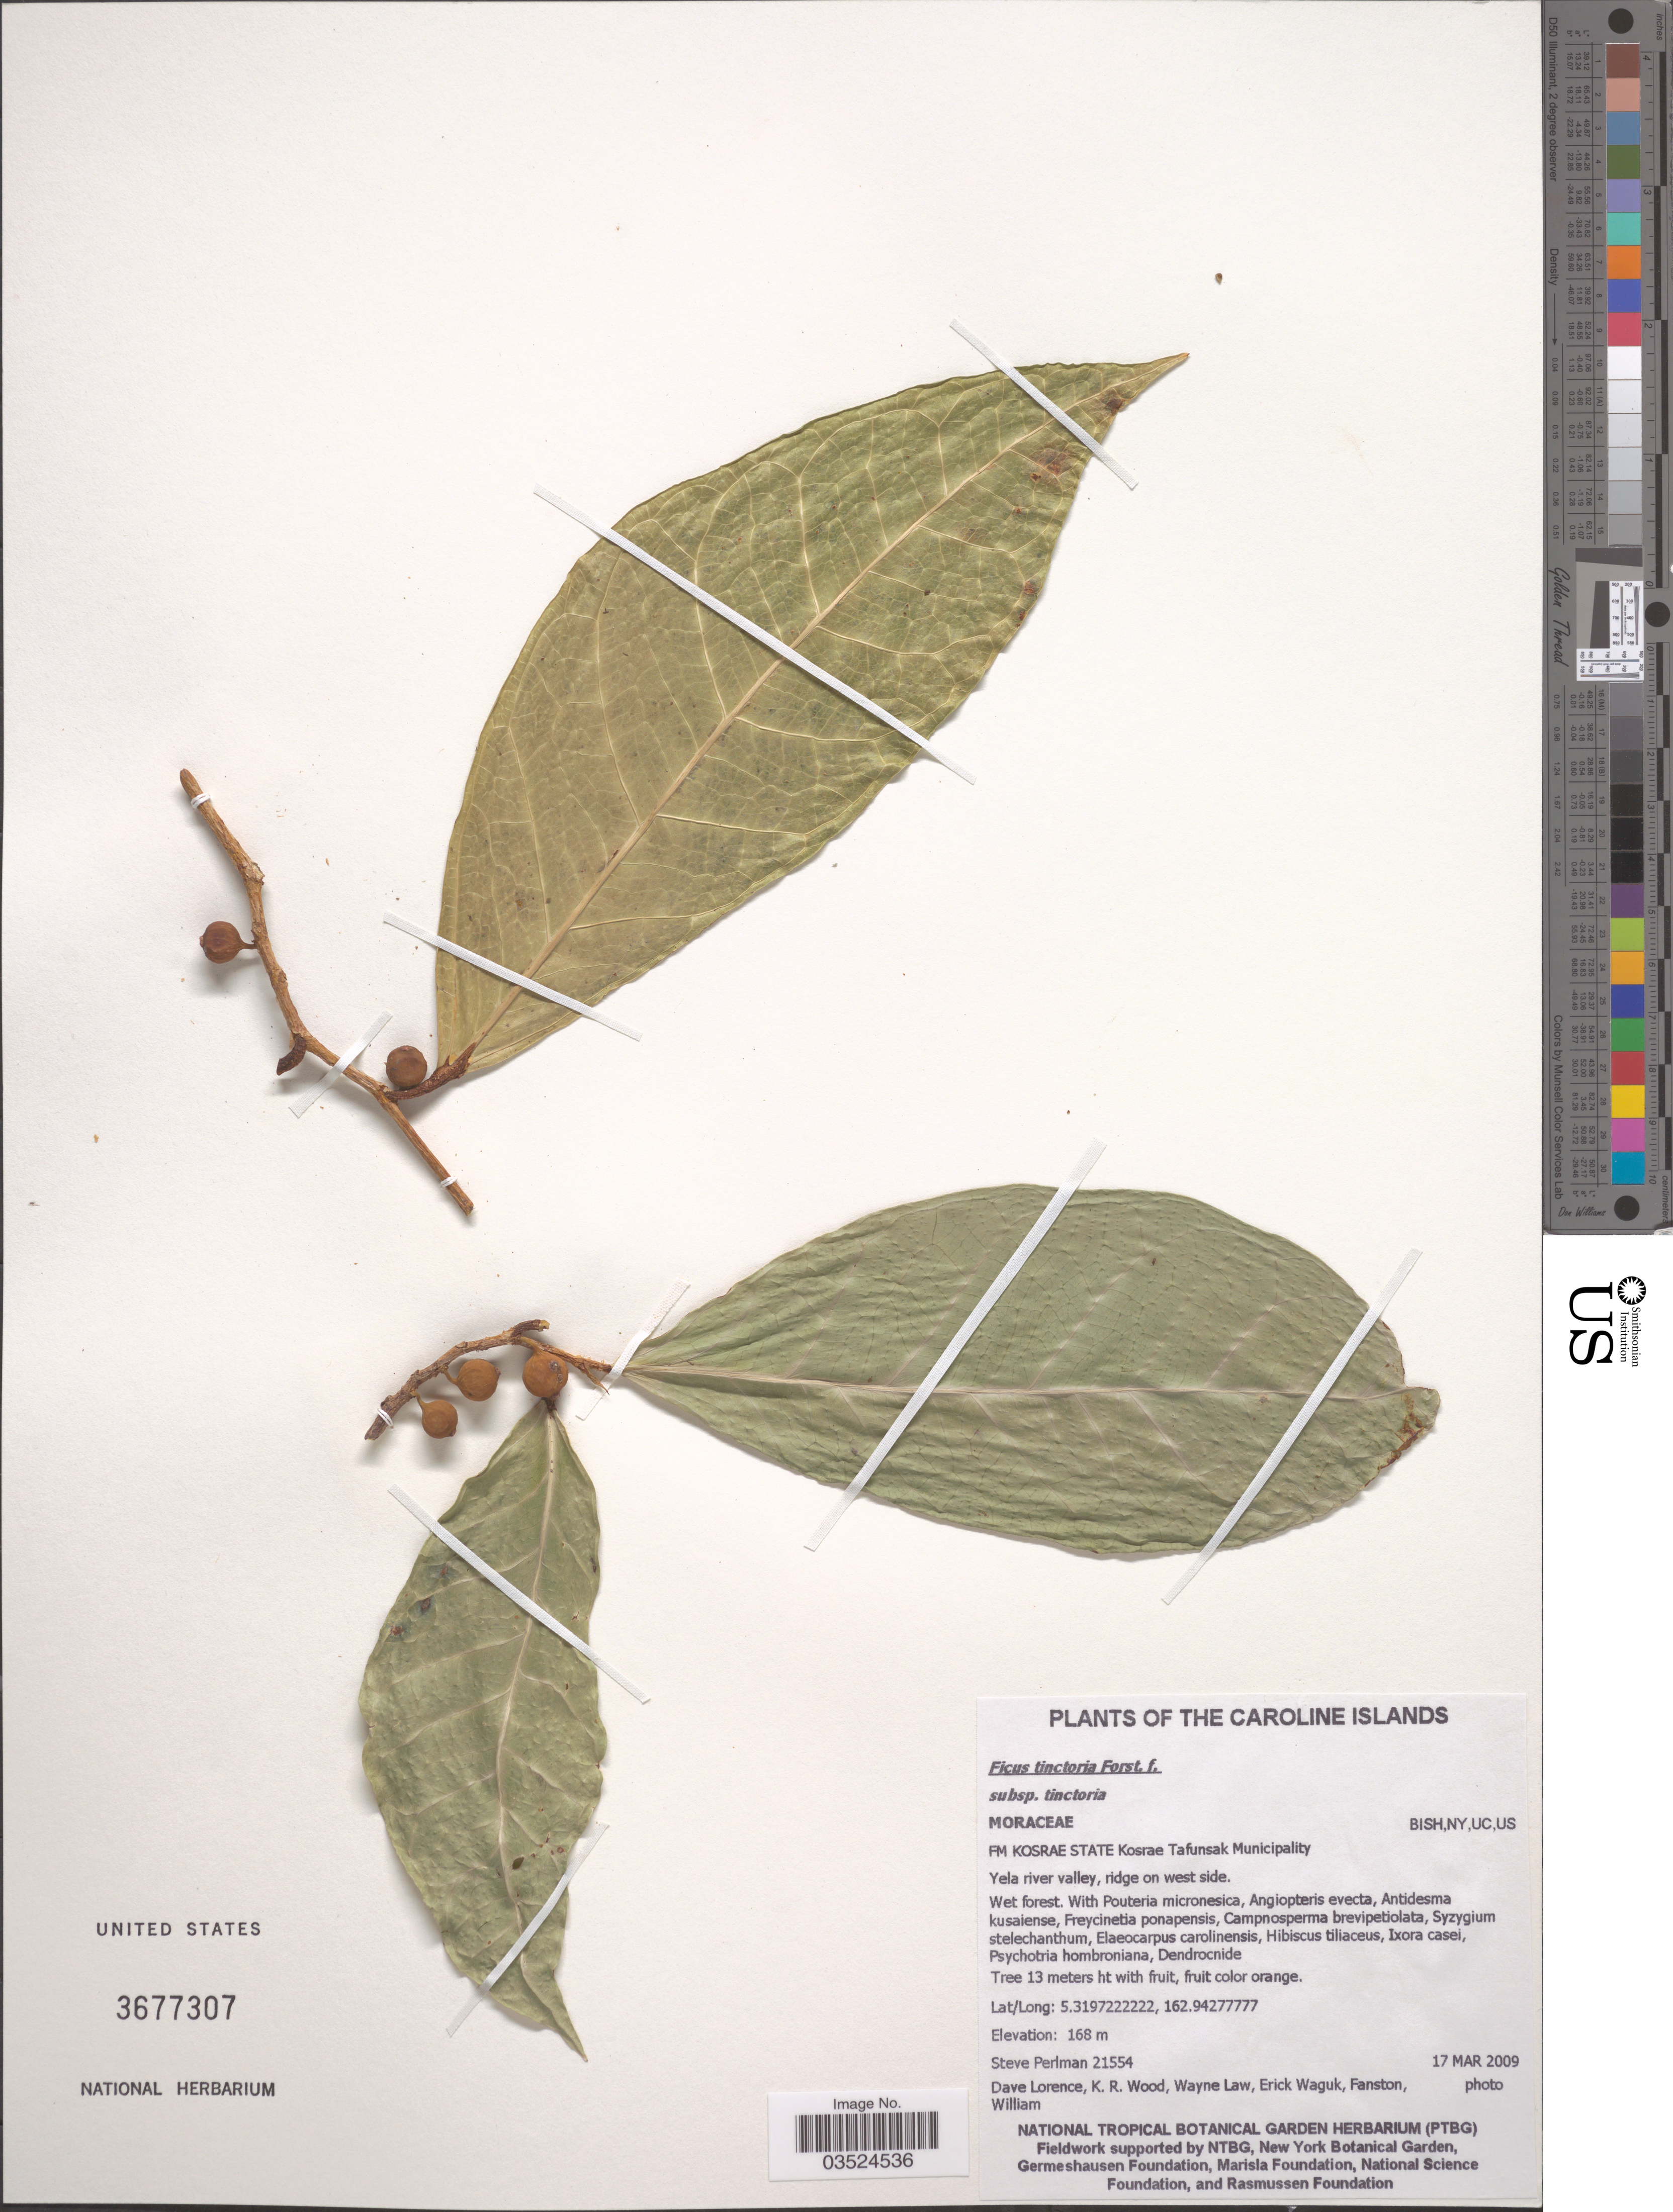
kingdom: Plantae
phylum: Tracheophyta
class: Magnoliopsida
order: Rosales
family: Moraceae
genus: Ficus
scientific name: Ficus tinctoria subsp. tinctoria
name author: G. Forst.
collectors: S. Perlman, D. Lorence, K. R. Wood, W. Law & et al.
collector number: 21554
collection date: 2009-03-17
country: Micronesia, Federated States of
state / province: Kosrae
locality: The Caroline Islands. FM Kosrae State Kosrae Tafunsak Municipality. Yela river valley, ridge on west side.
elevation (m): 168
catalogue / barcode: US 3677307